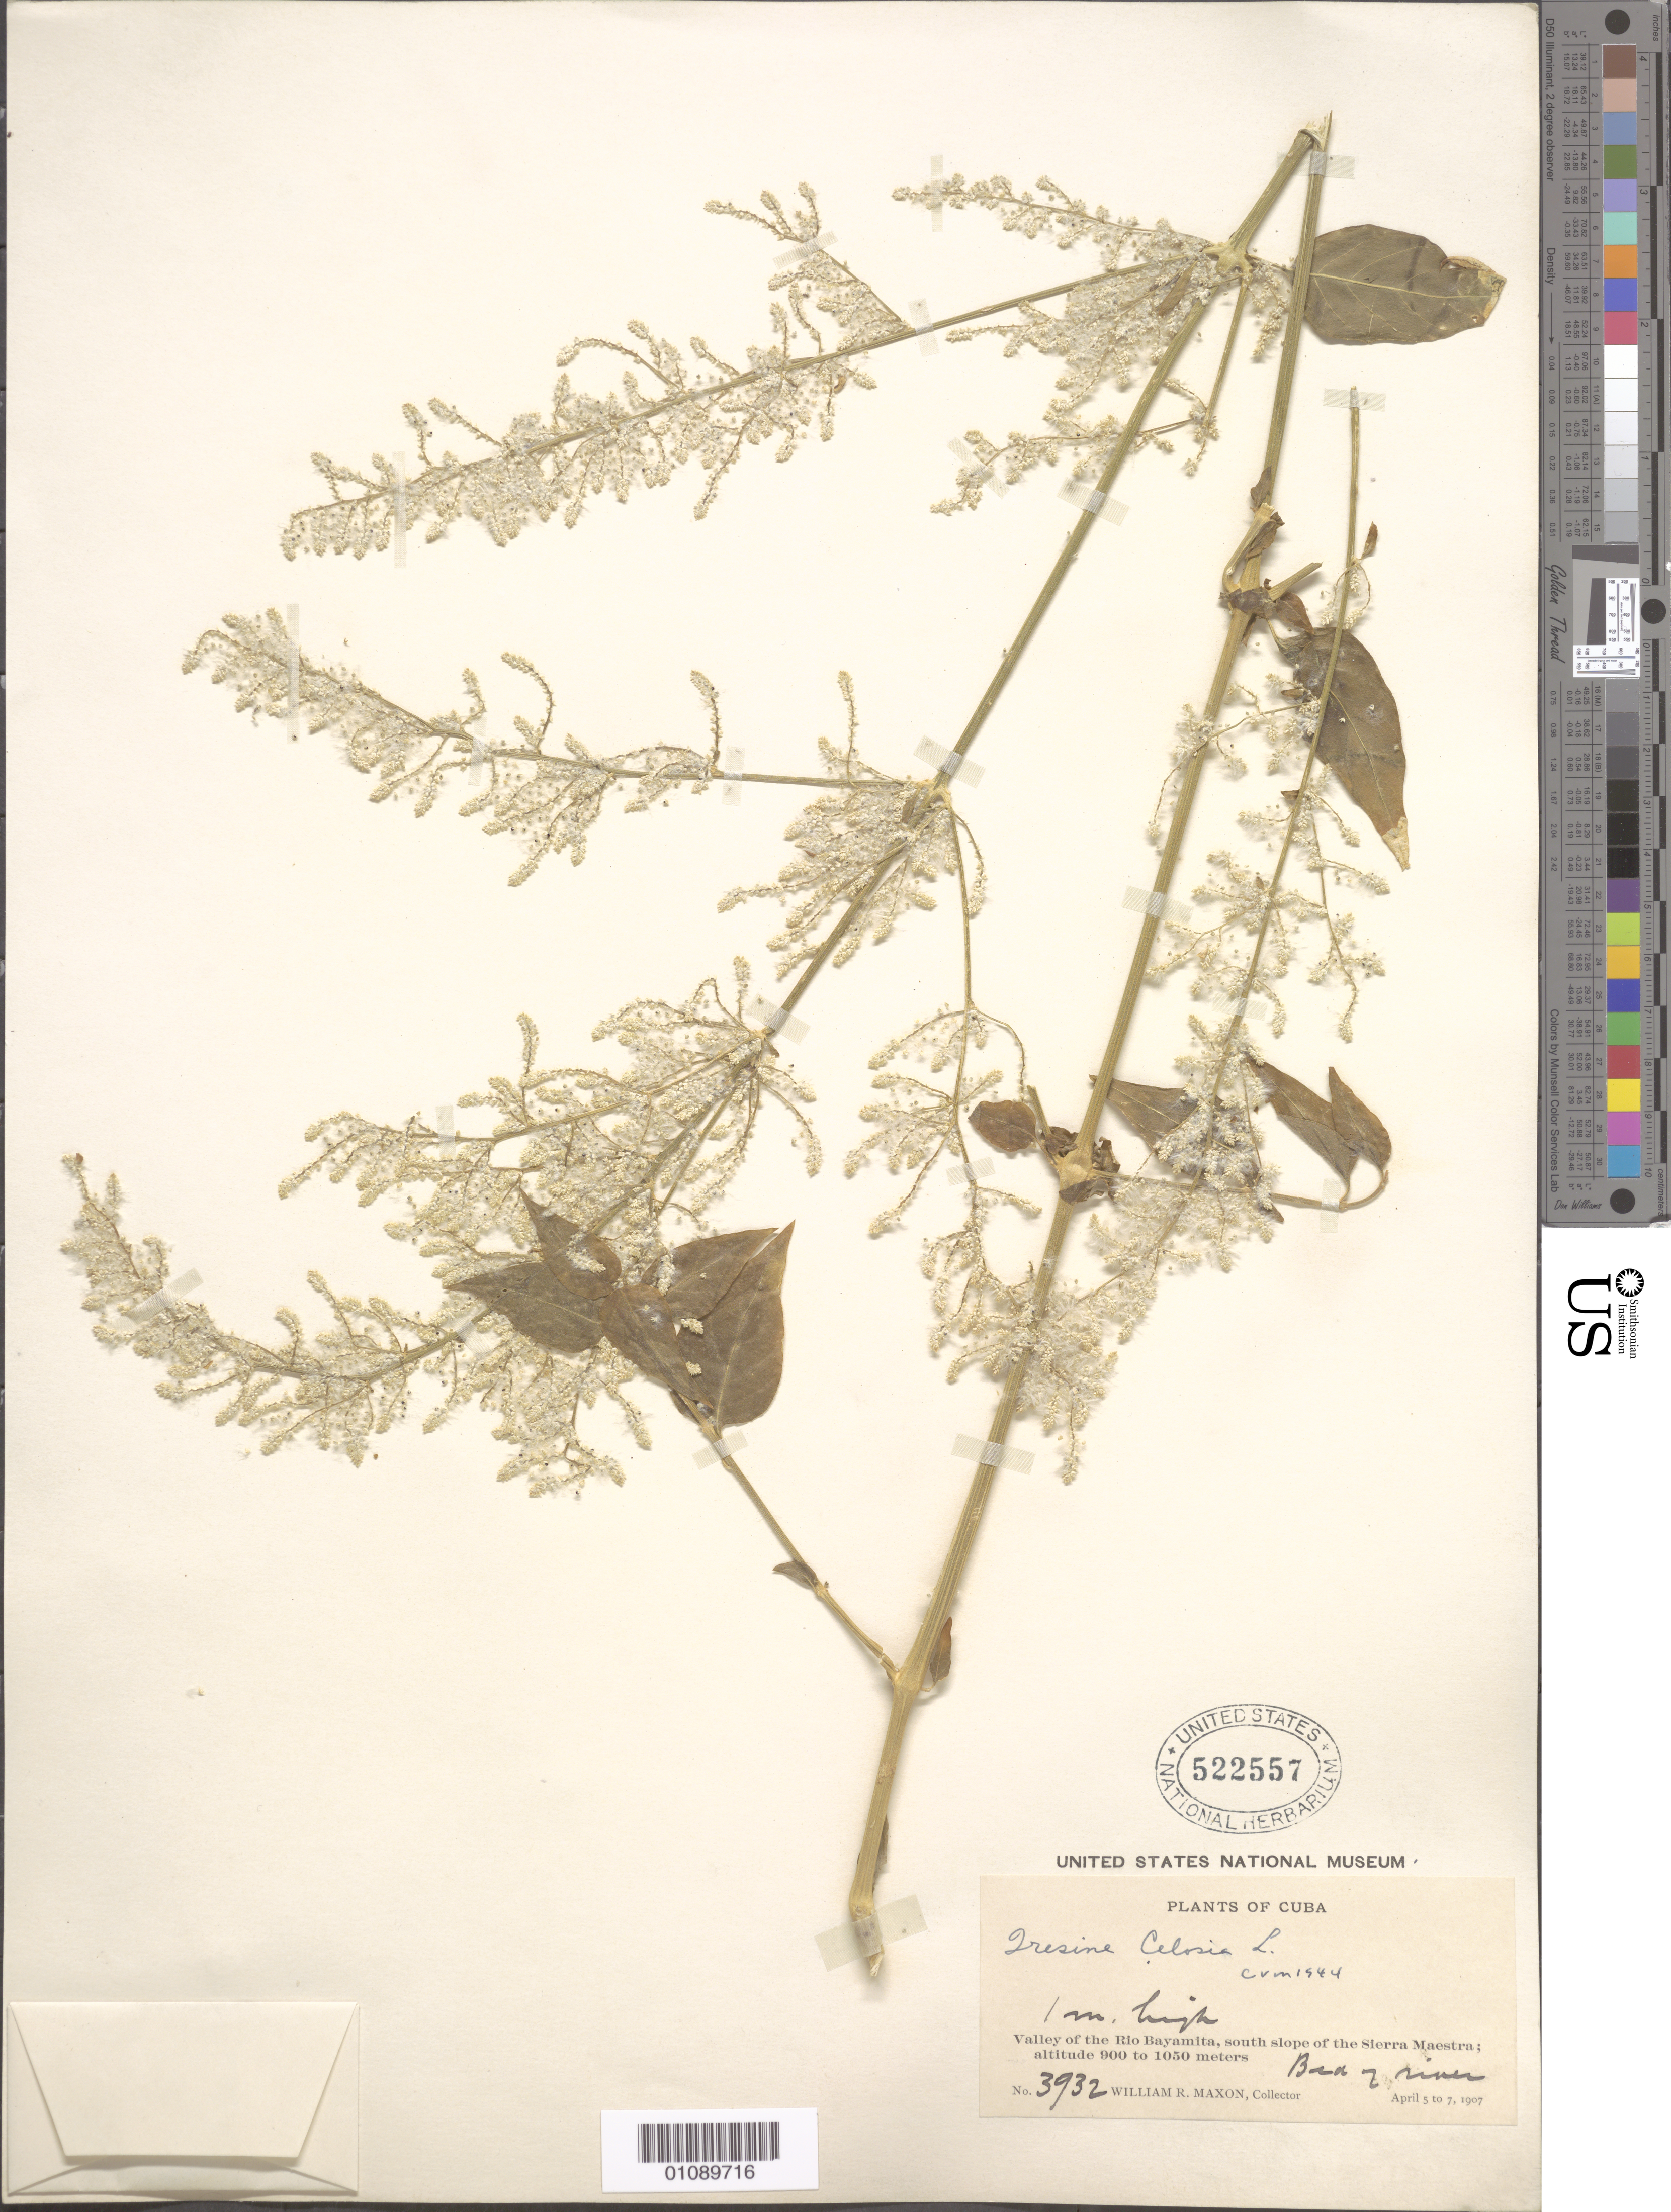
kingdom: Plantae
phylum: Tracheophyta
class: Magnoliopsida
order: Caryophyllales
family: Amaranthaceae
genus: Iresine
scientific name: Iresine celosia subsp. celosia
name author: L.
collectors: W. R. Maxon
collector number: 3932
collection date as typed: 05 Apr 1907 to 07 Apr 1907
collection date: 1907-04-05/1907-04-07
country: Cuba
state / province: Santiago de Cuba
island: Cuba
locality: Valley of the Rio Bayamita, S slope of the Sierra Maestra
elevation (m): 900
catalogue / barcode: US 522557